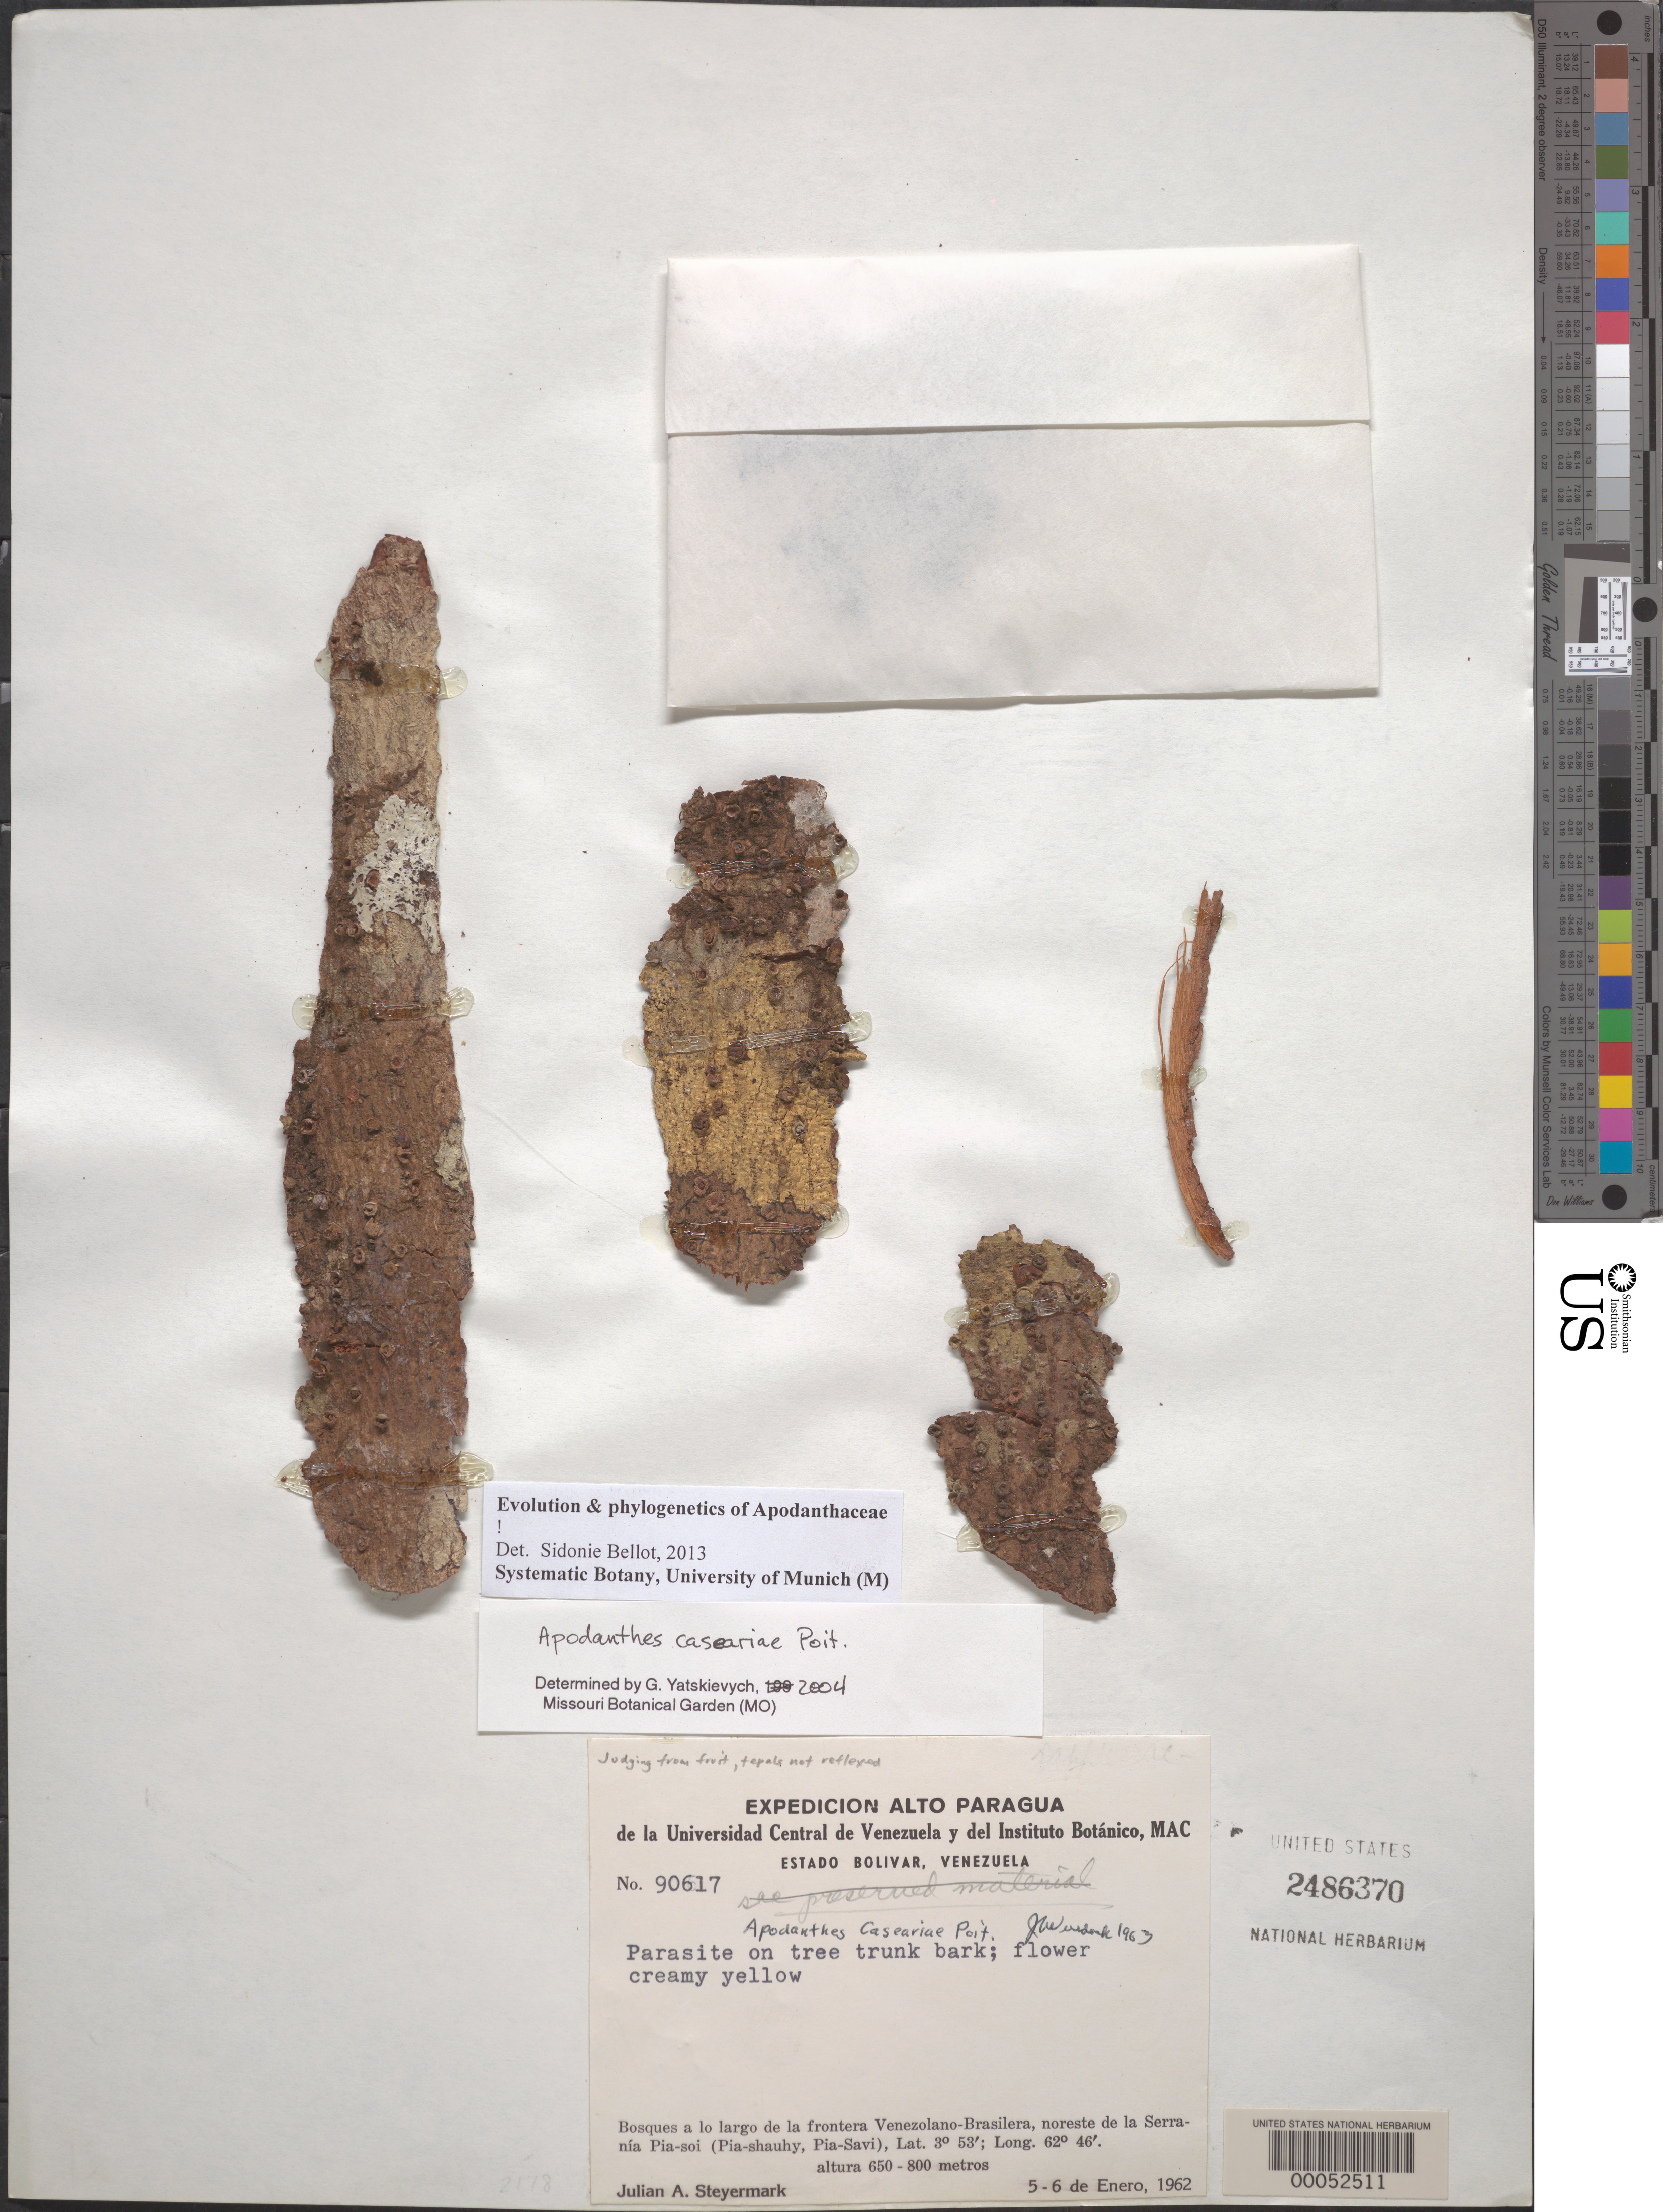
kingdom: Plantae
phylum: Tracheophyta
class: Magnoliopsida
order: Cucurbitales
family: Apodanthaceae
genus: Apodanthes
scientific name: Apodanthes caseariae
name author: Poit.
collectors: J. Steyermark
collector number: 90617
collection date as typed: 05 Jan 1962 to 06 Jan 1962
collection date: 1962-01-05/1962-01-06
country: Venezuela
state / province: Bolivar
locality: Forests along venezuela, brazil border ne of serra nia pia-soi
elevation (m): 650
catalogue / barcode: US 2486370